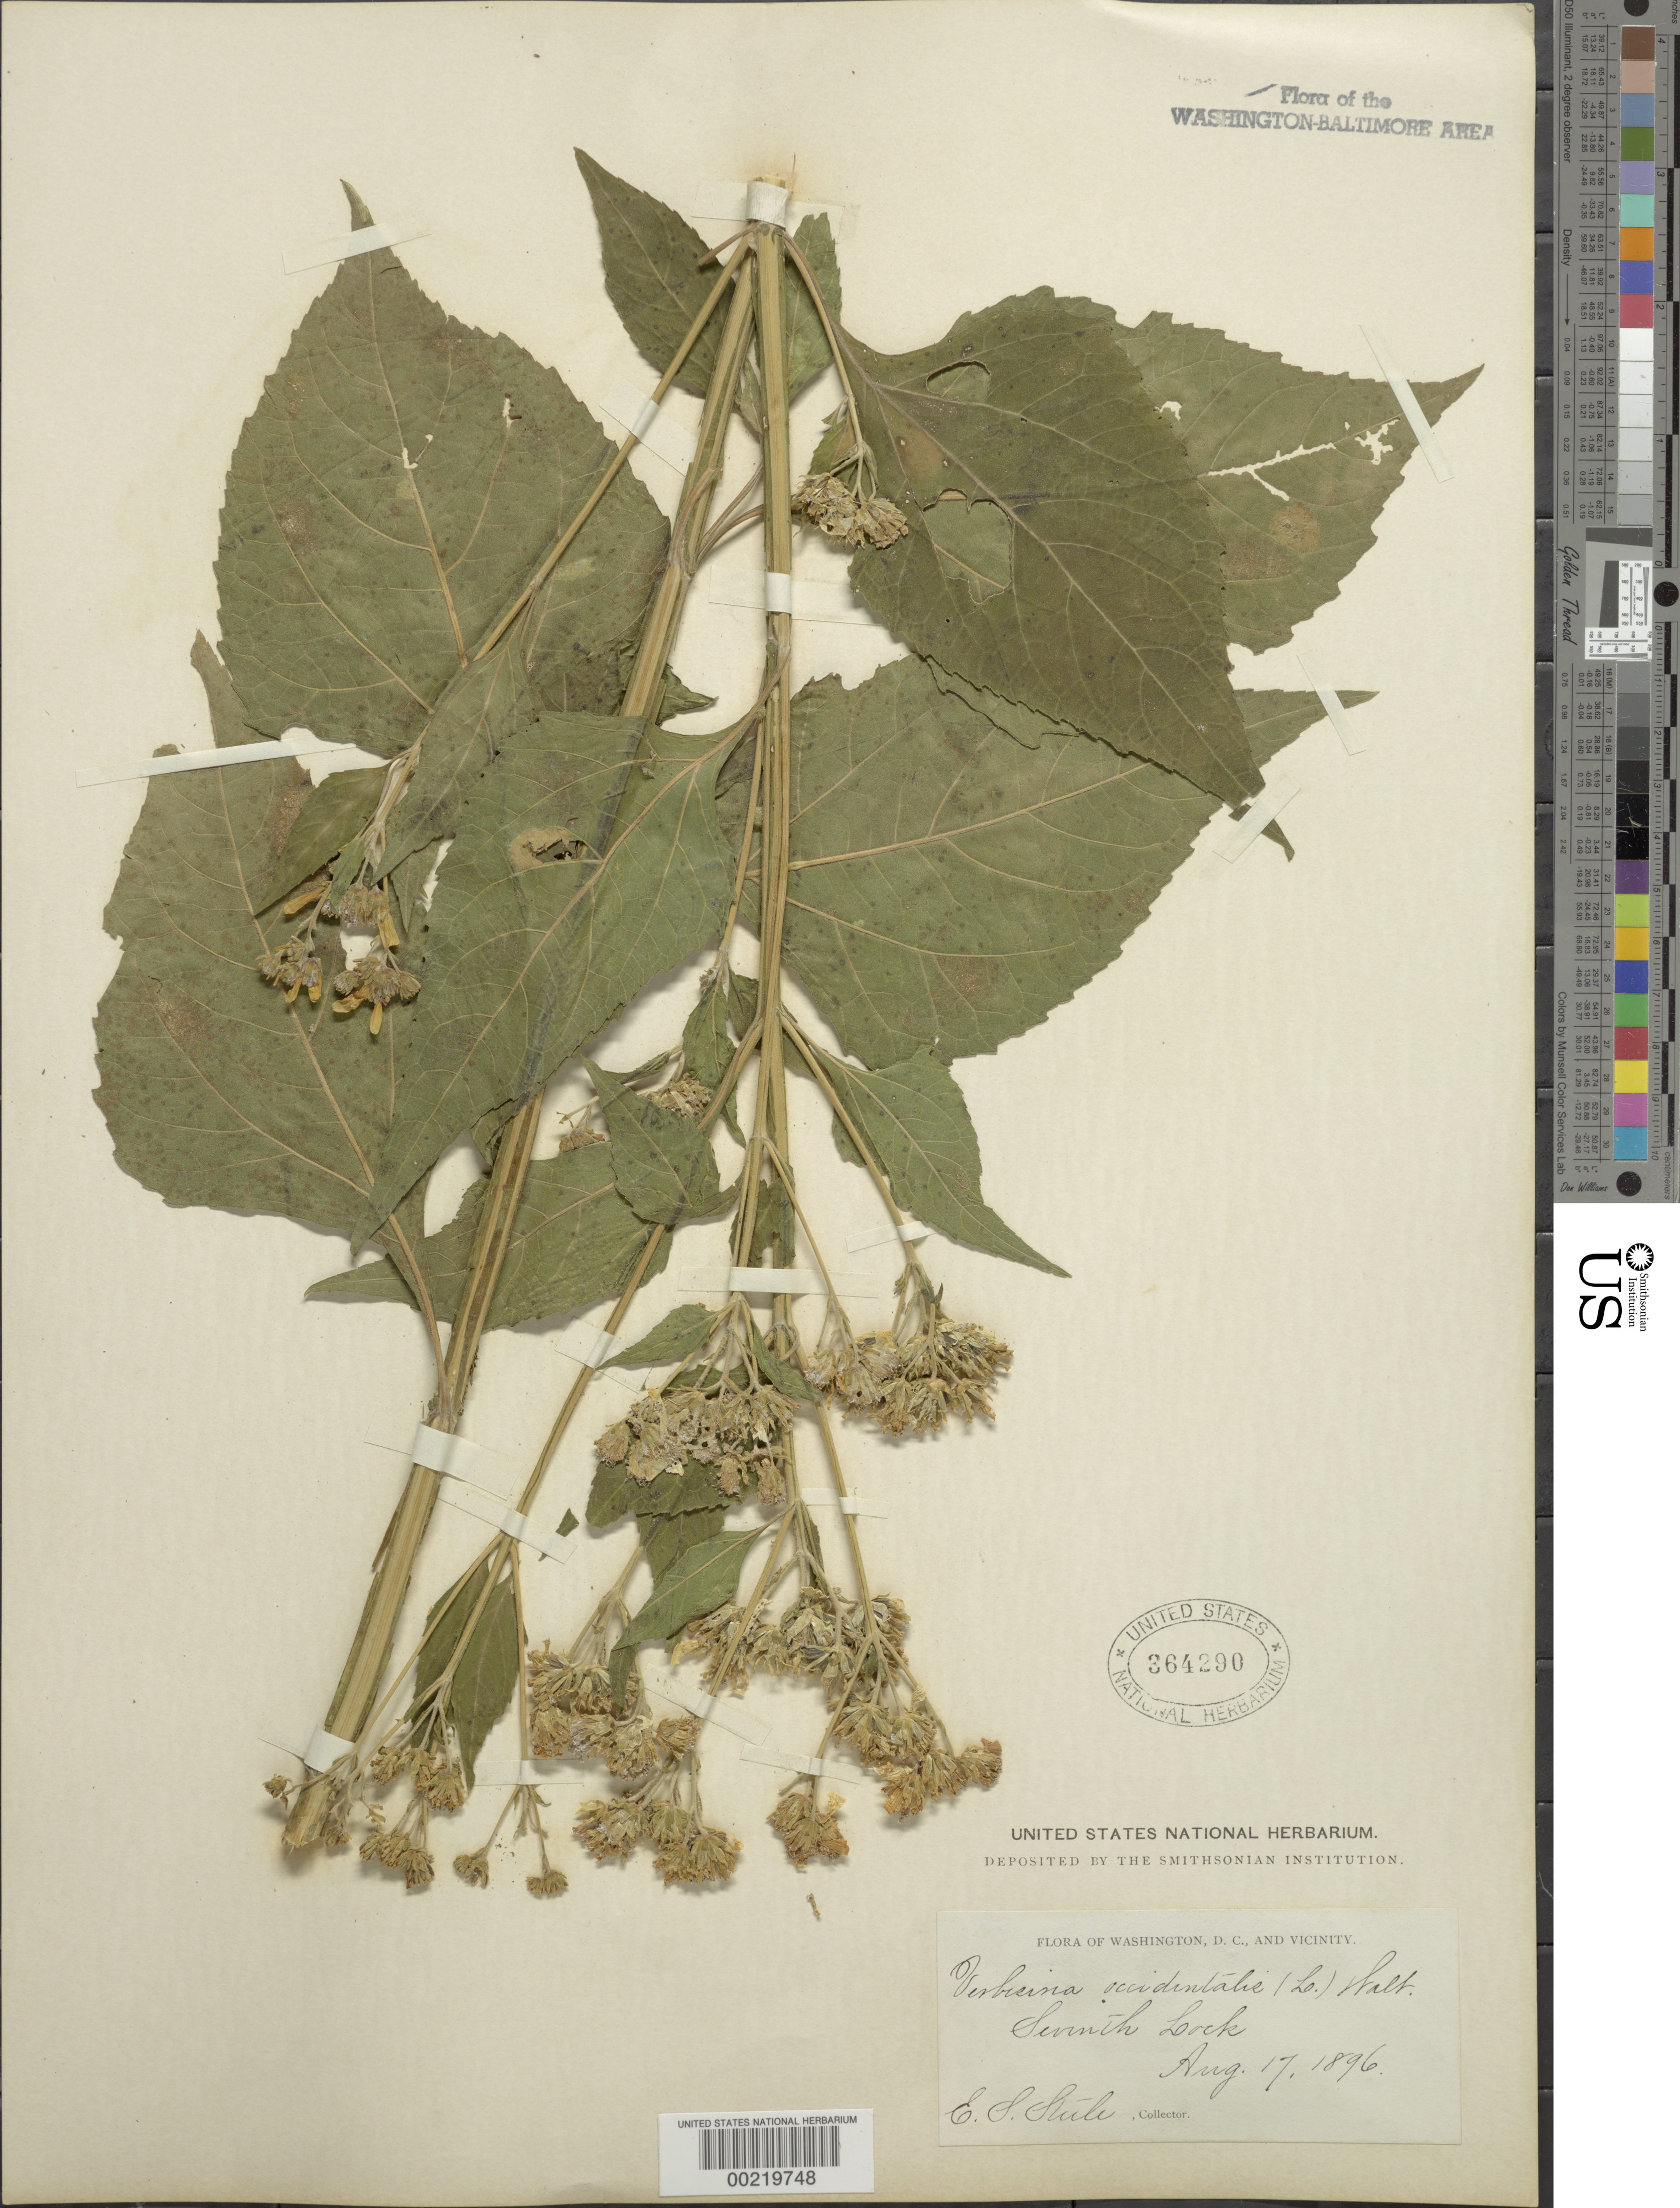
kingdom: Plantae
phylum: Tracheophyta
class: Magnoliopsida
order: Asterales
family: Asteraceae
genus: Verbesina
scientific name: Verbesina occidentalis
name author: (L.) Walter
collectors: E. Steele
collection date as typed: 17 Aug 1896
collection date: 1896-08-17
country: United States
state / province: Maryland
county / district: Montgomery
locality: Seventh Lock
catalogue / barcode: US 364290